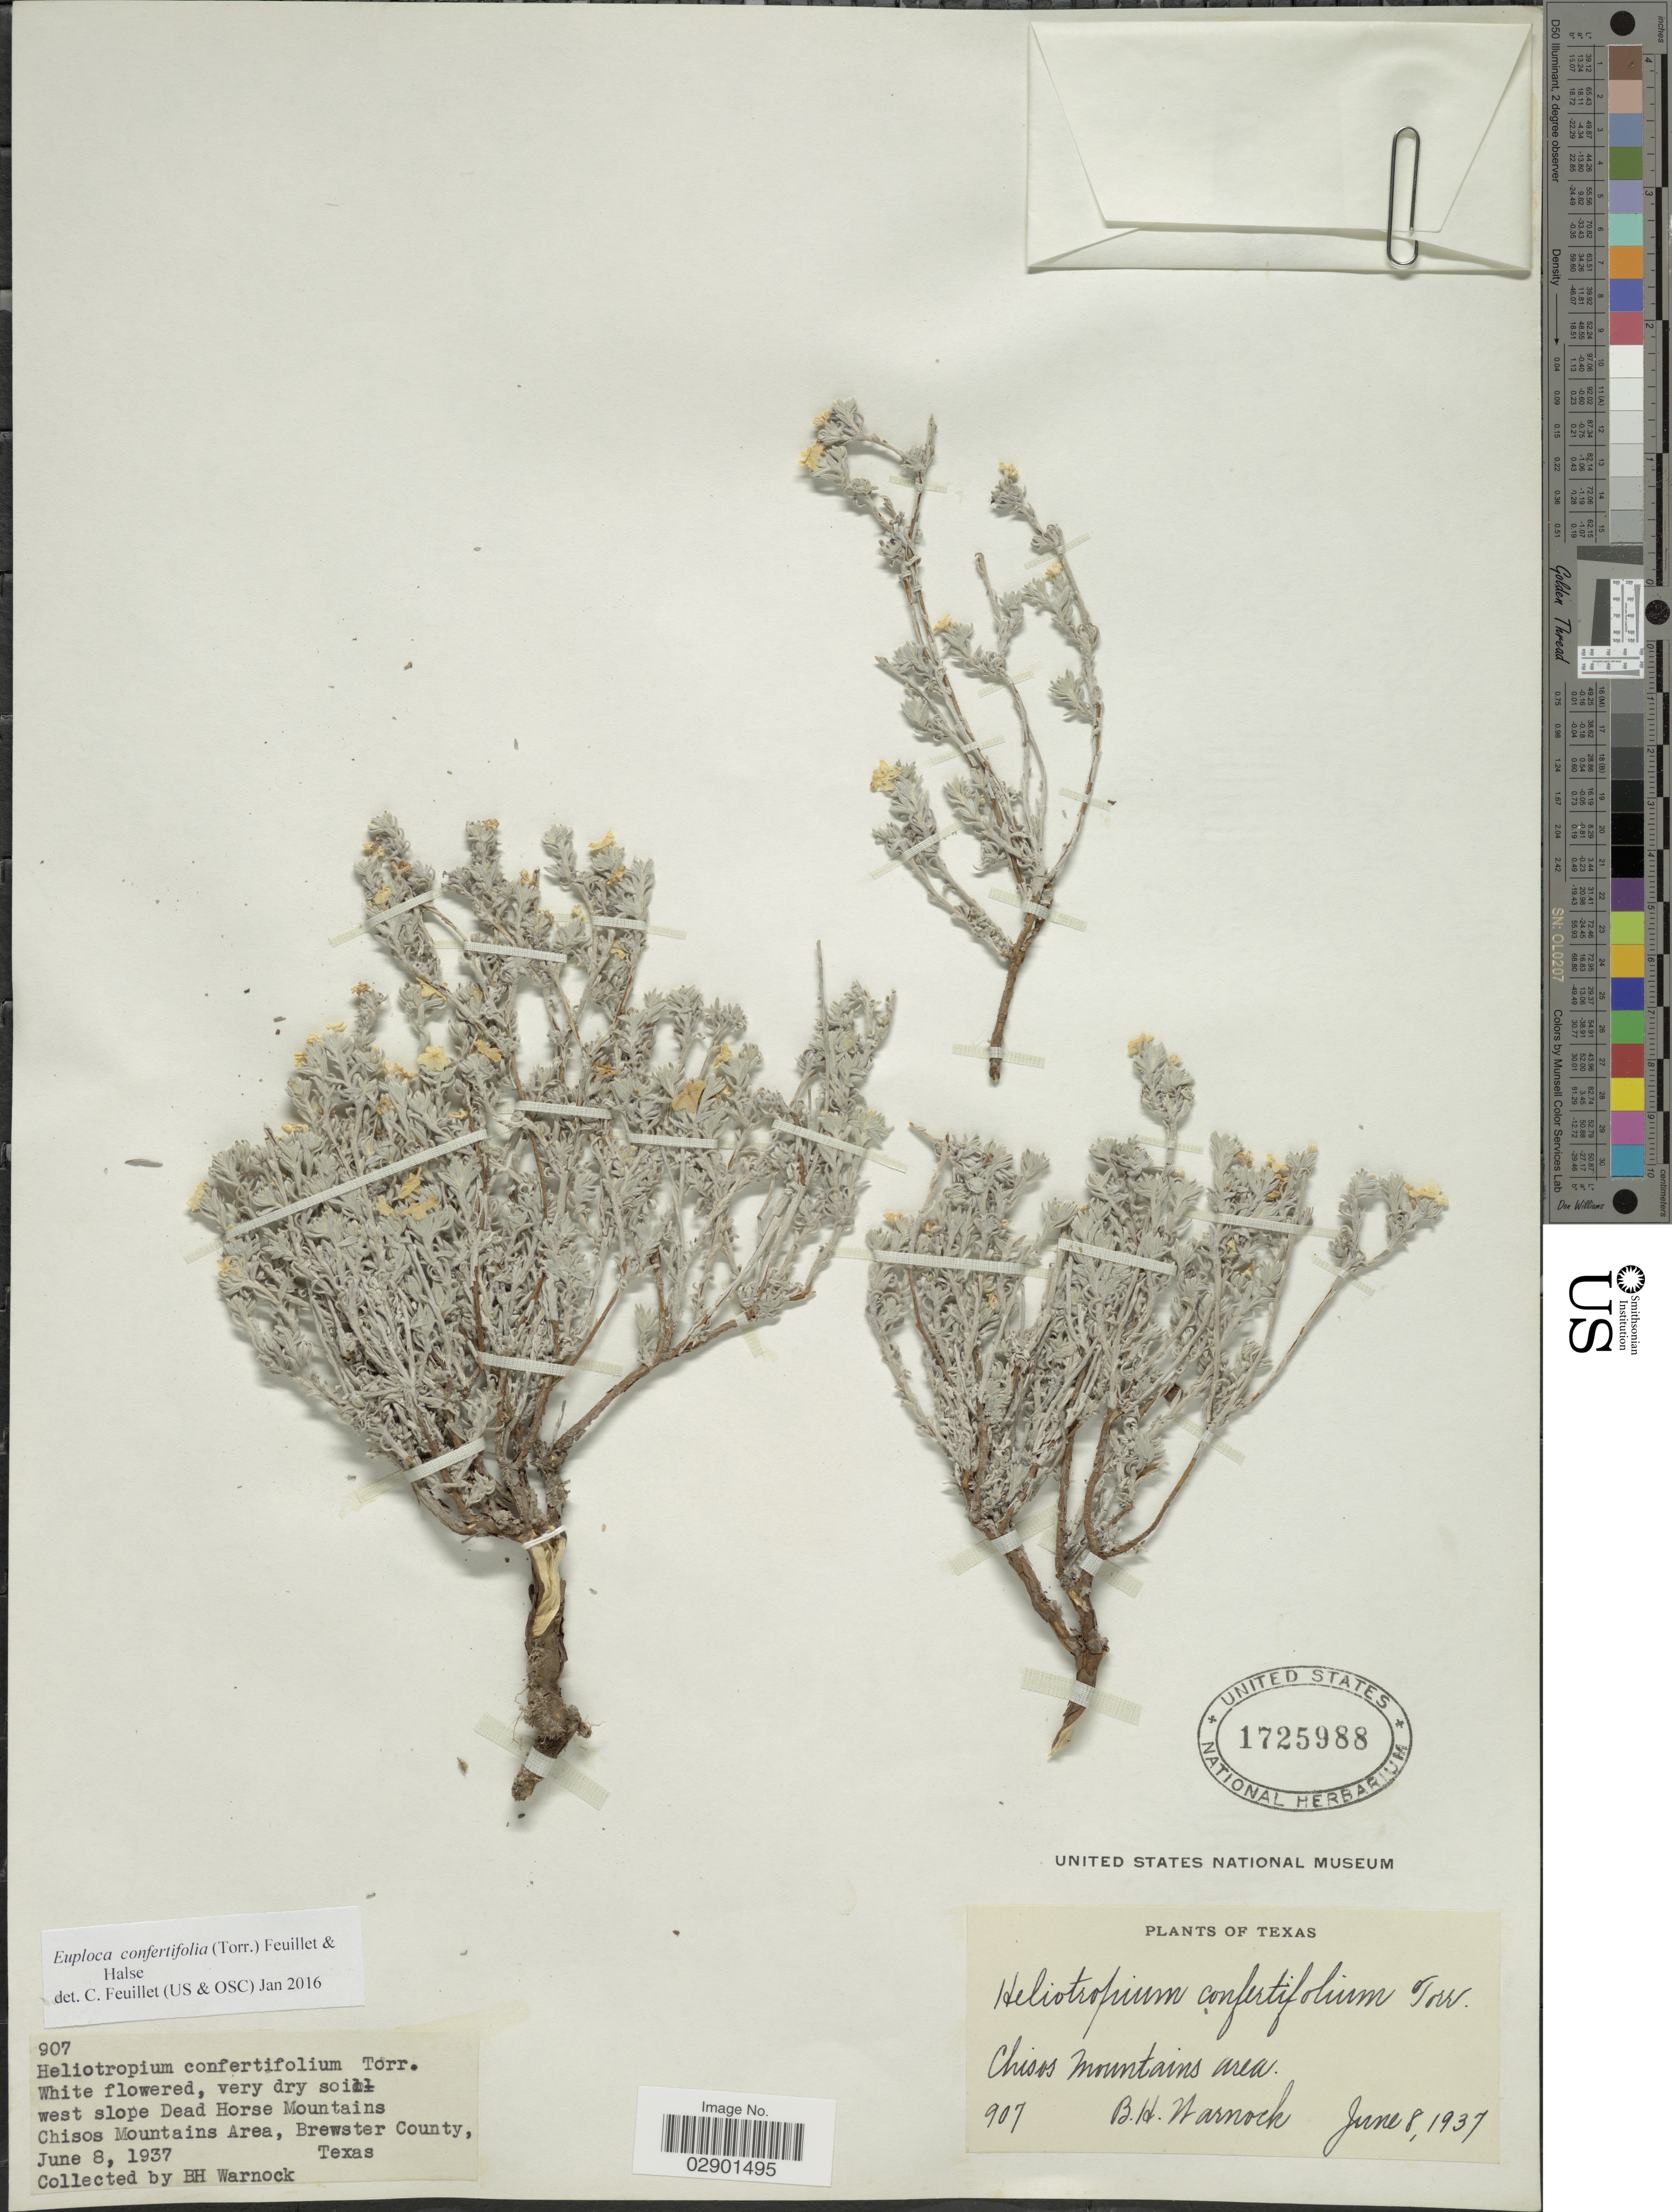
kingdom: Plantae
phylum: Tracheophyta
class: Magnoliopsida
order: Boraginales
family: Heliotropiaceae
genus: Euploca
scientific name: Euploca confertifolium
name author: (Torr.) Feuillet & Halse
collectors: B. H. Warnock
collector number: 907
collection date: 1937-06-08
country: United States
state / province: Texas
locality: West slope Dead Horse Mountains. Chisos Mountains Area, Brewster County.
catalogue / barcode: US 1725988